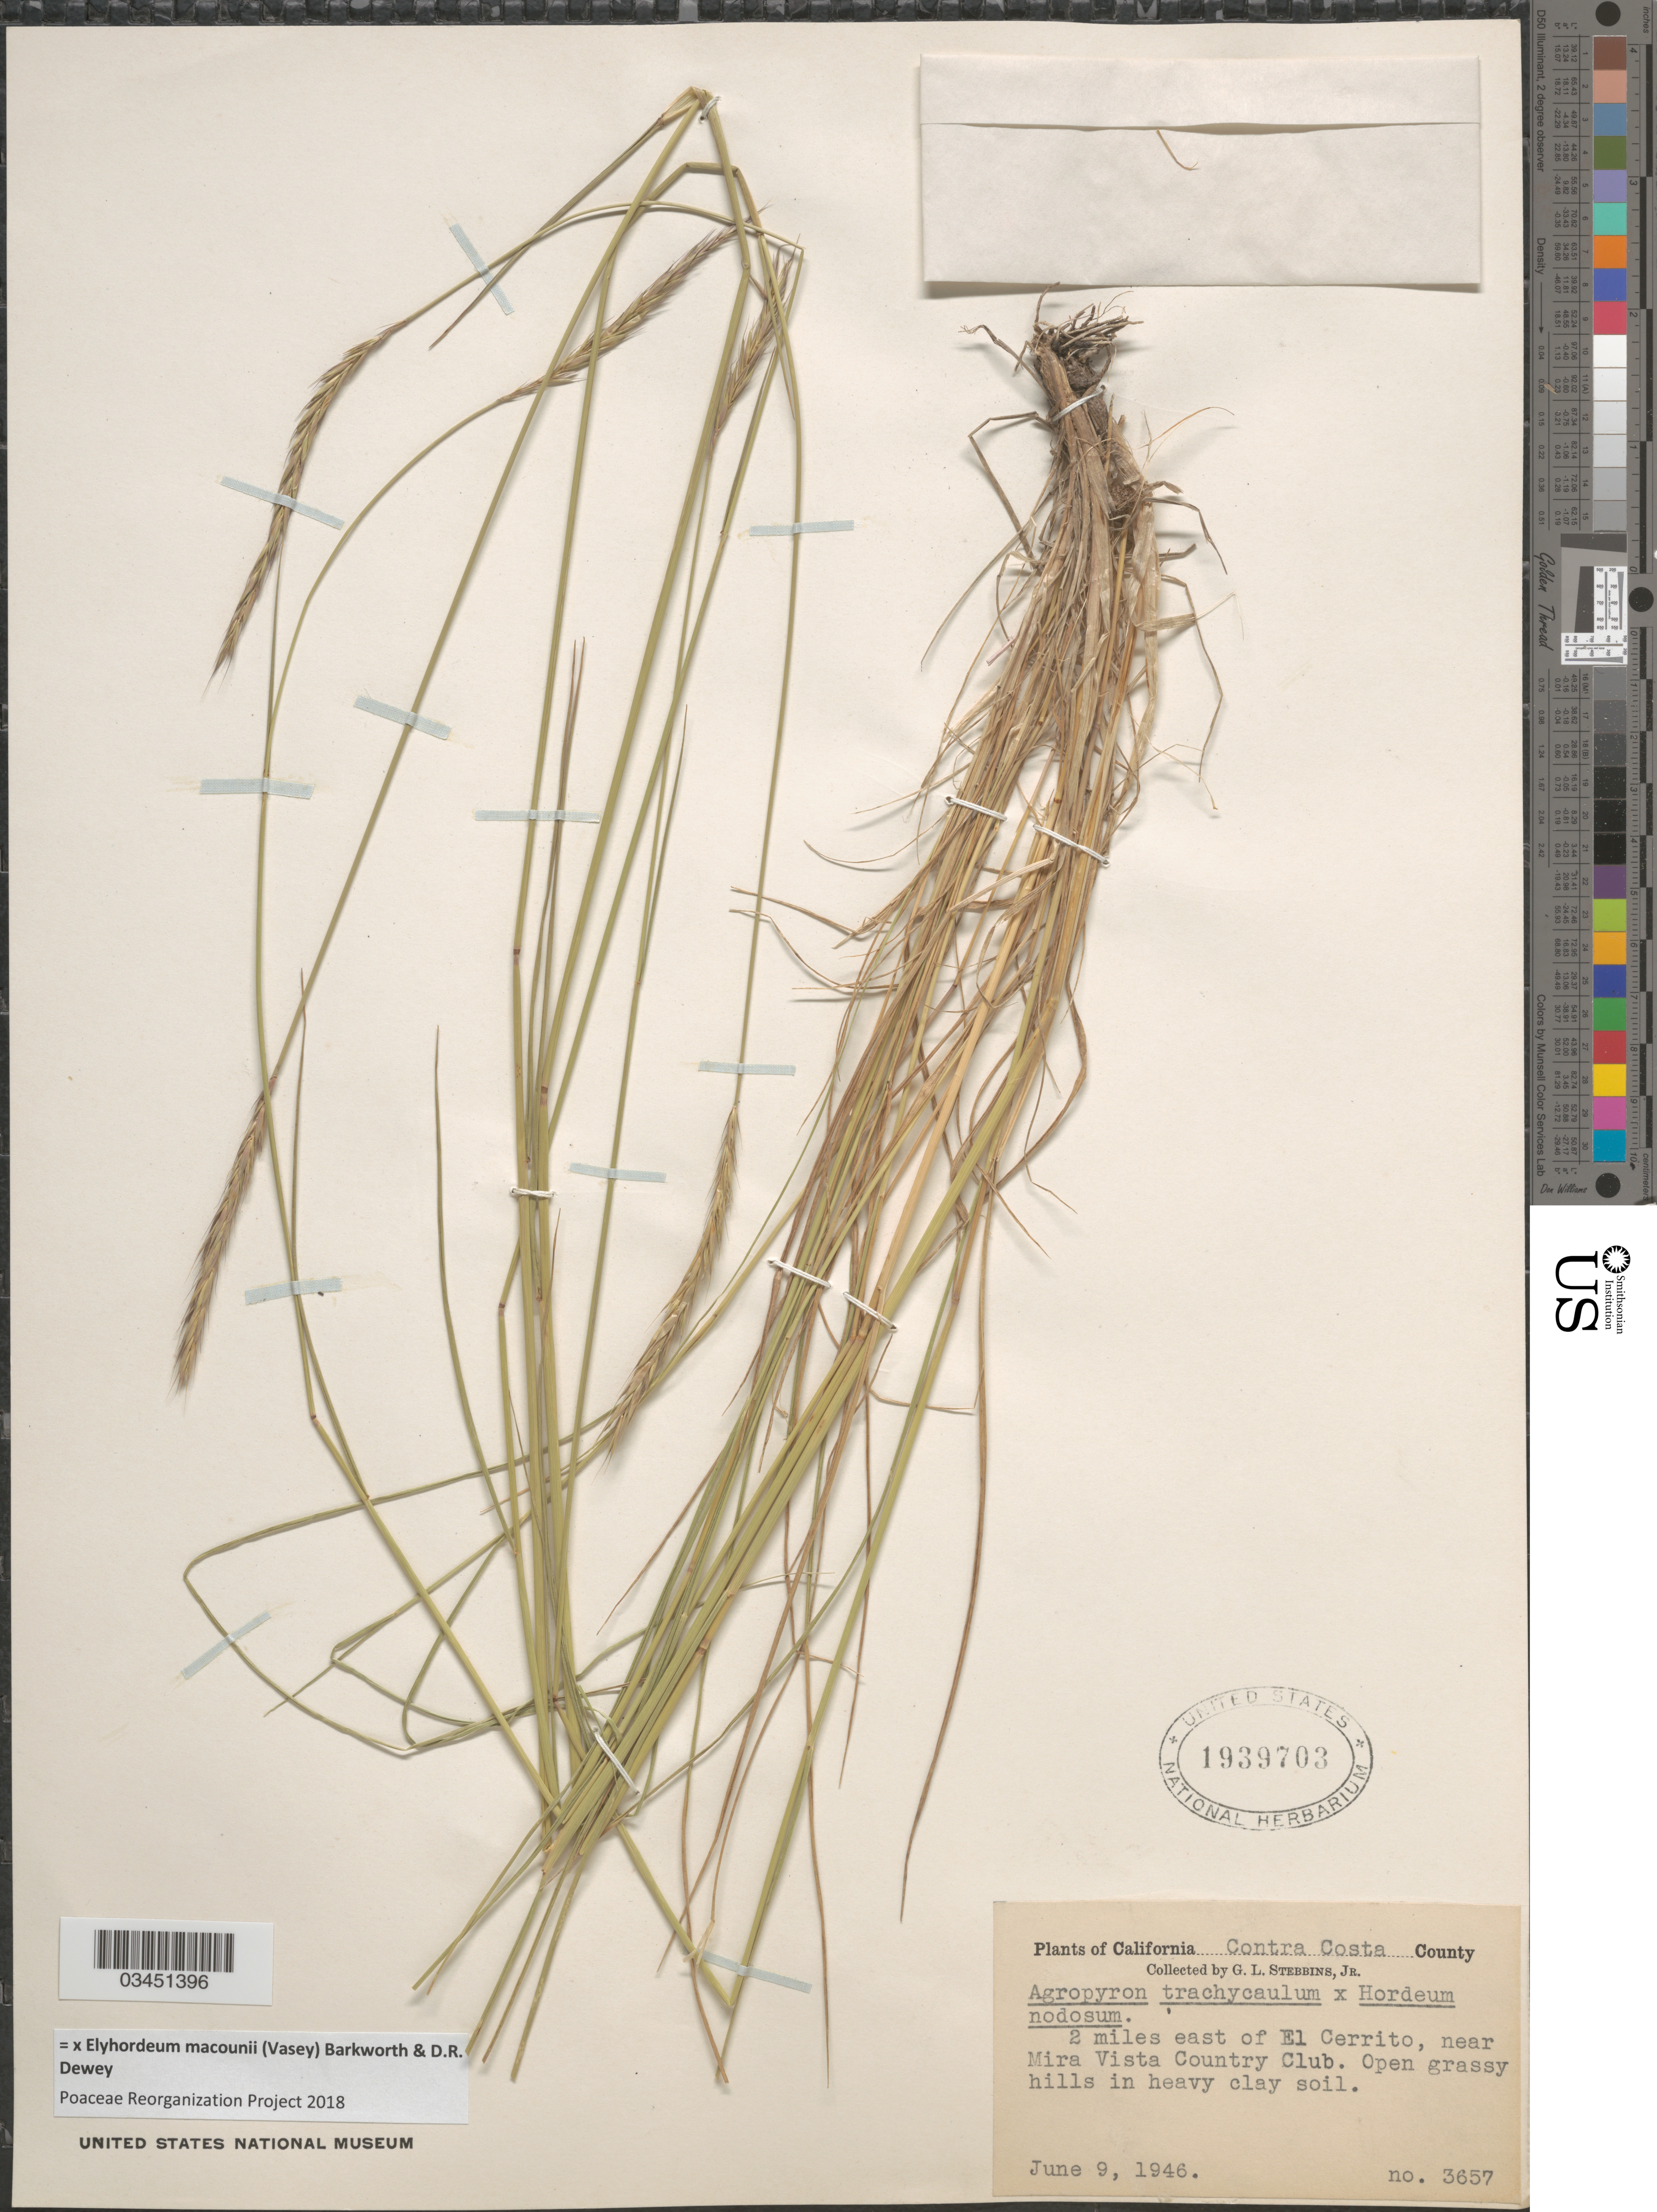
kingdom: Plantae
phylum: Tracheophyta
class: Liliopsida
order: Poales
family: Poaceae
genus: Elyhordeum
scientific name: x Elyhordeum macounii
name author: (Vasey) Barkworth & Dewey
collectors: G. L. Stebbins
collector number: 3657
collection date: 1946-06-09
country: United States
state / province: California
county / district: Contra Costa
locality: Contra Coasta County. 2 miles east of El Cerrito, near Mira Vista Country Club.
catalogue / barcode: US 1939703